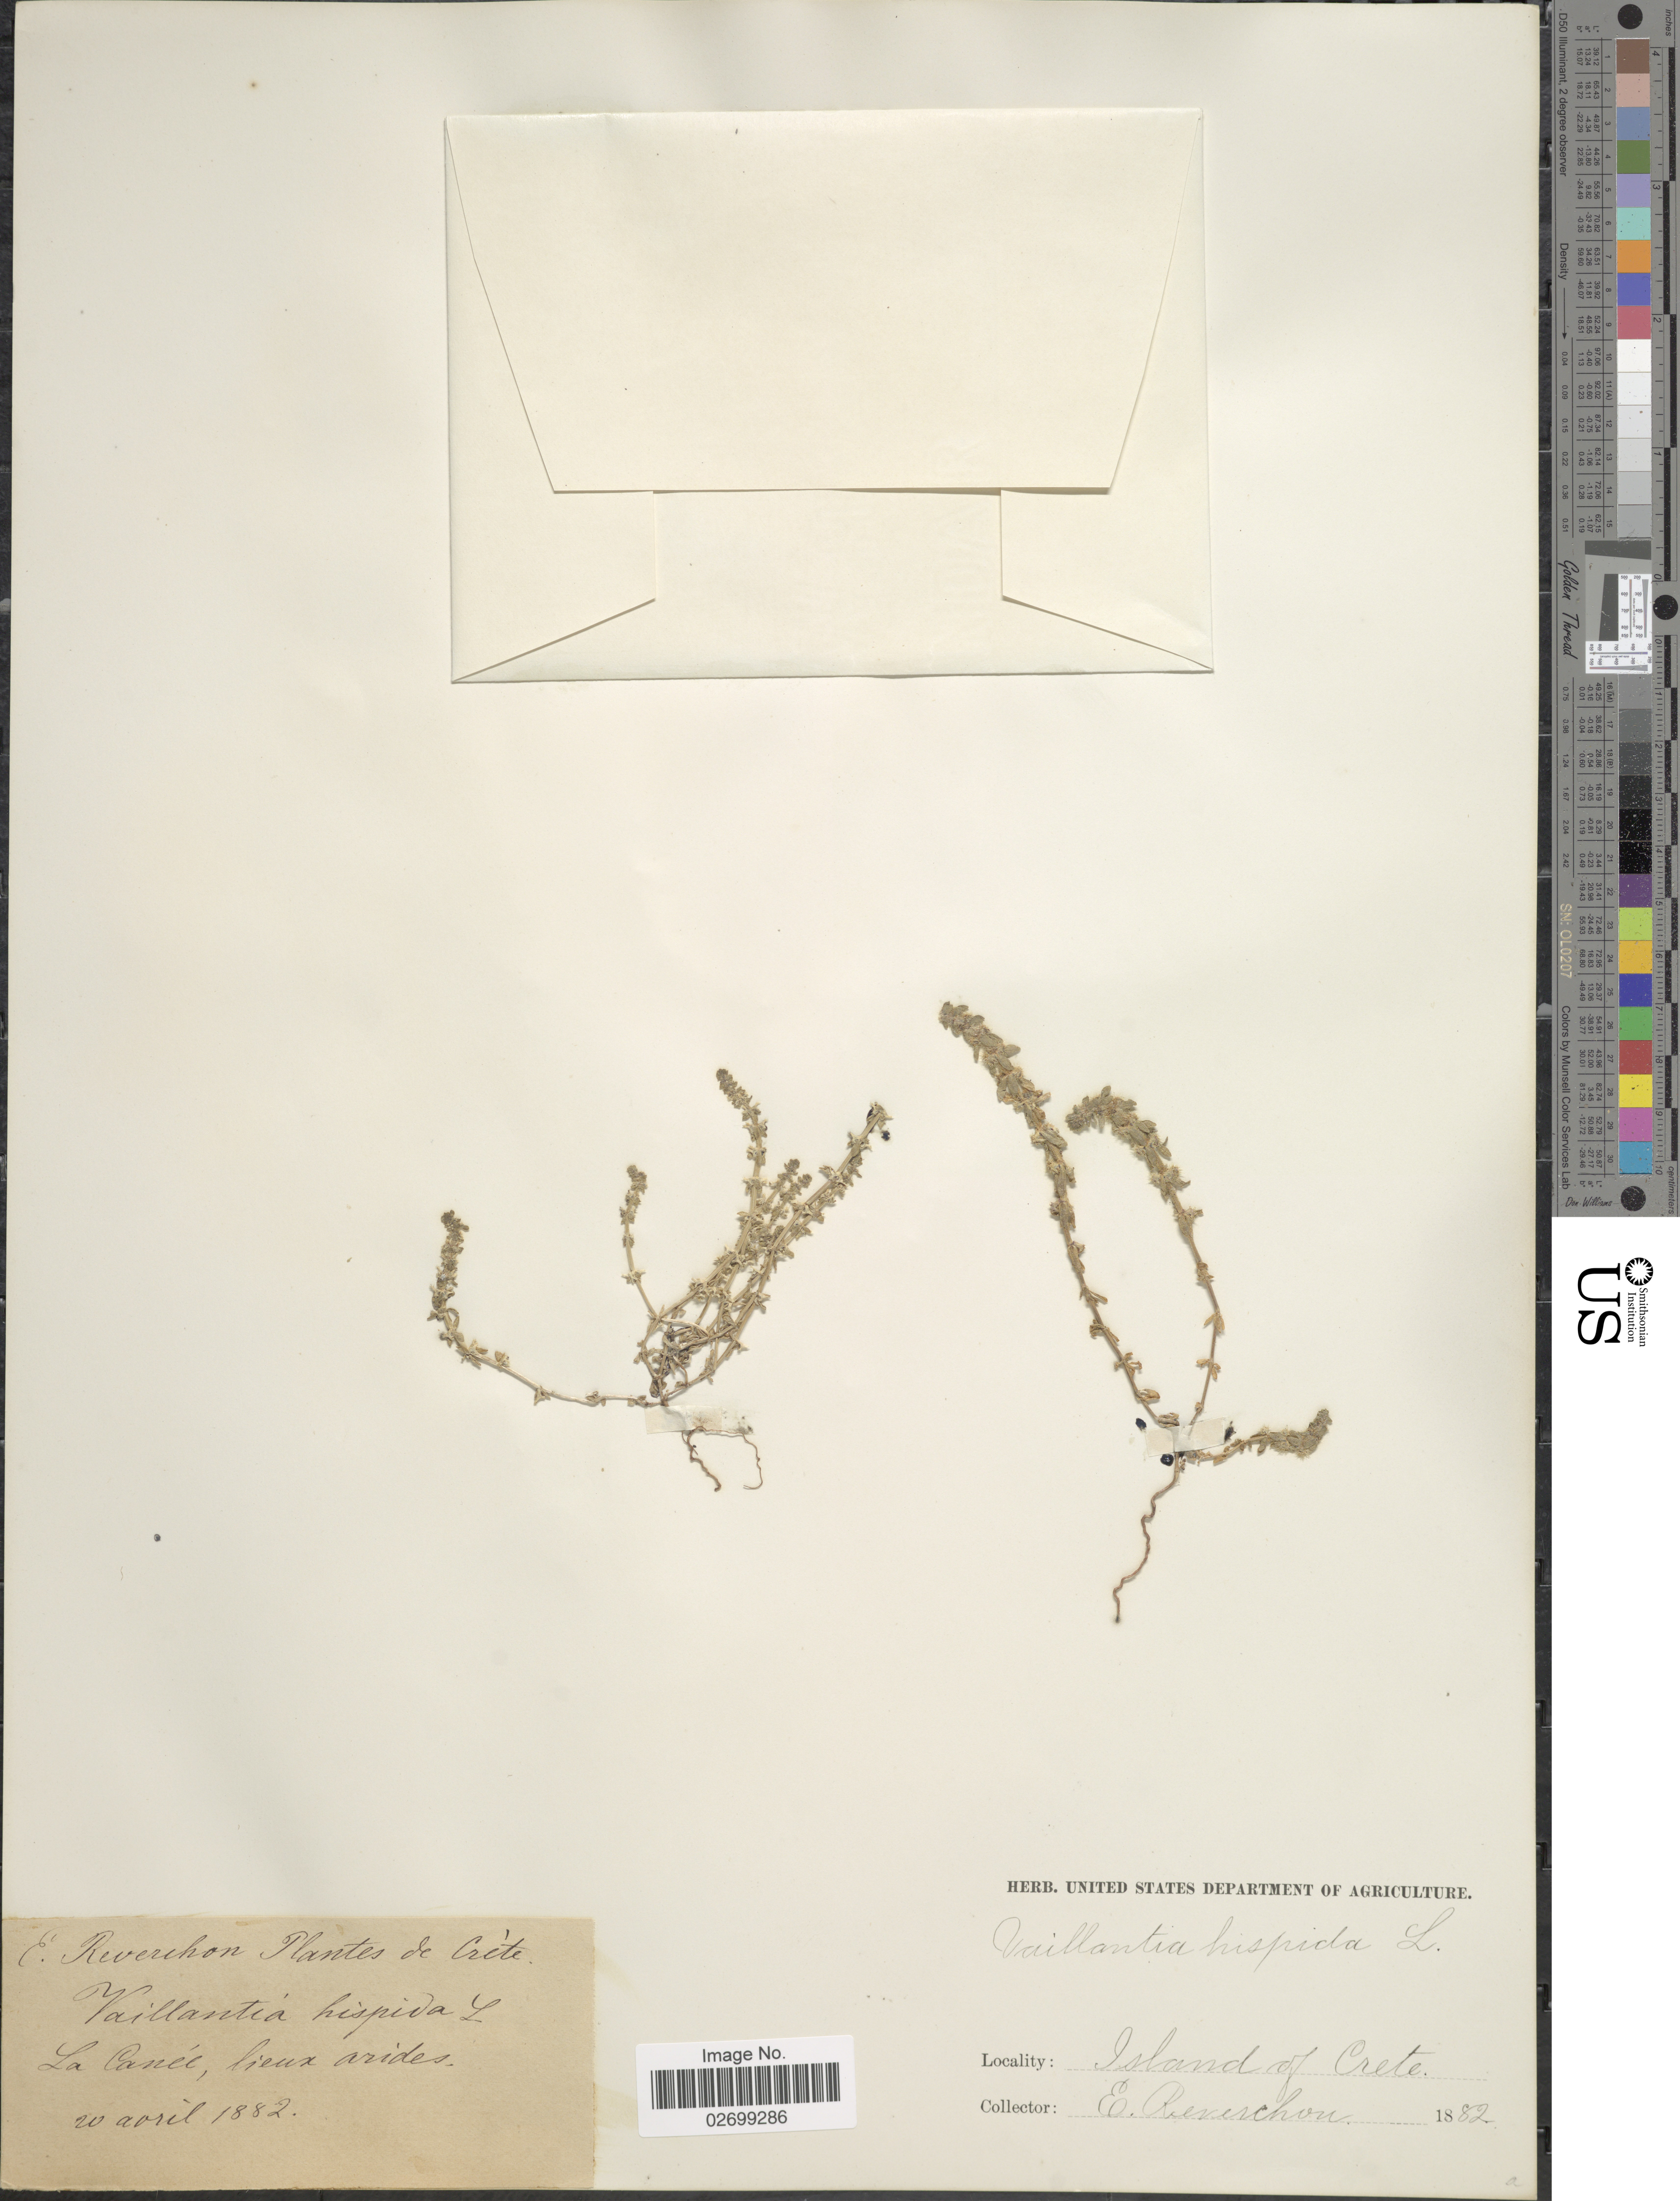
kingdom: Plantae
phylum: Tracheophyta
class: Magnoliopsida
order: Gentianales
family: Rubiaceae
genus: Valantia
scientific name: Valantia hispida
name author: L.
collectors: E. Reverchon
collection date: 1882-04-20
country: Greece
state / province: Crete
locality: Island of Crete, La Canee, lieux arides